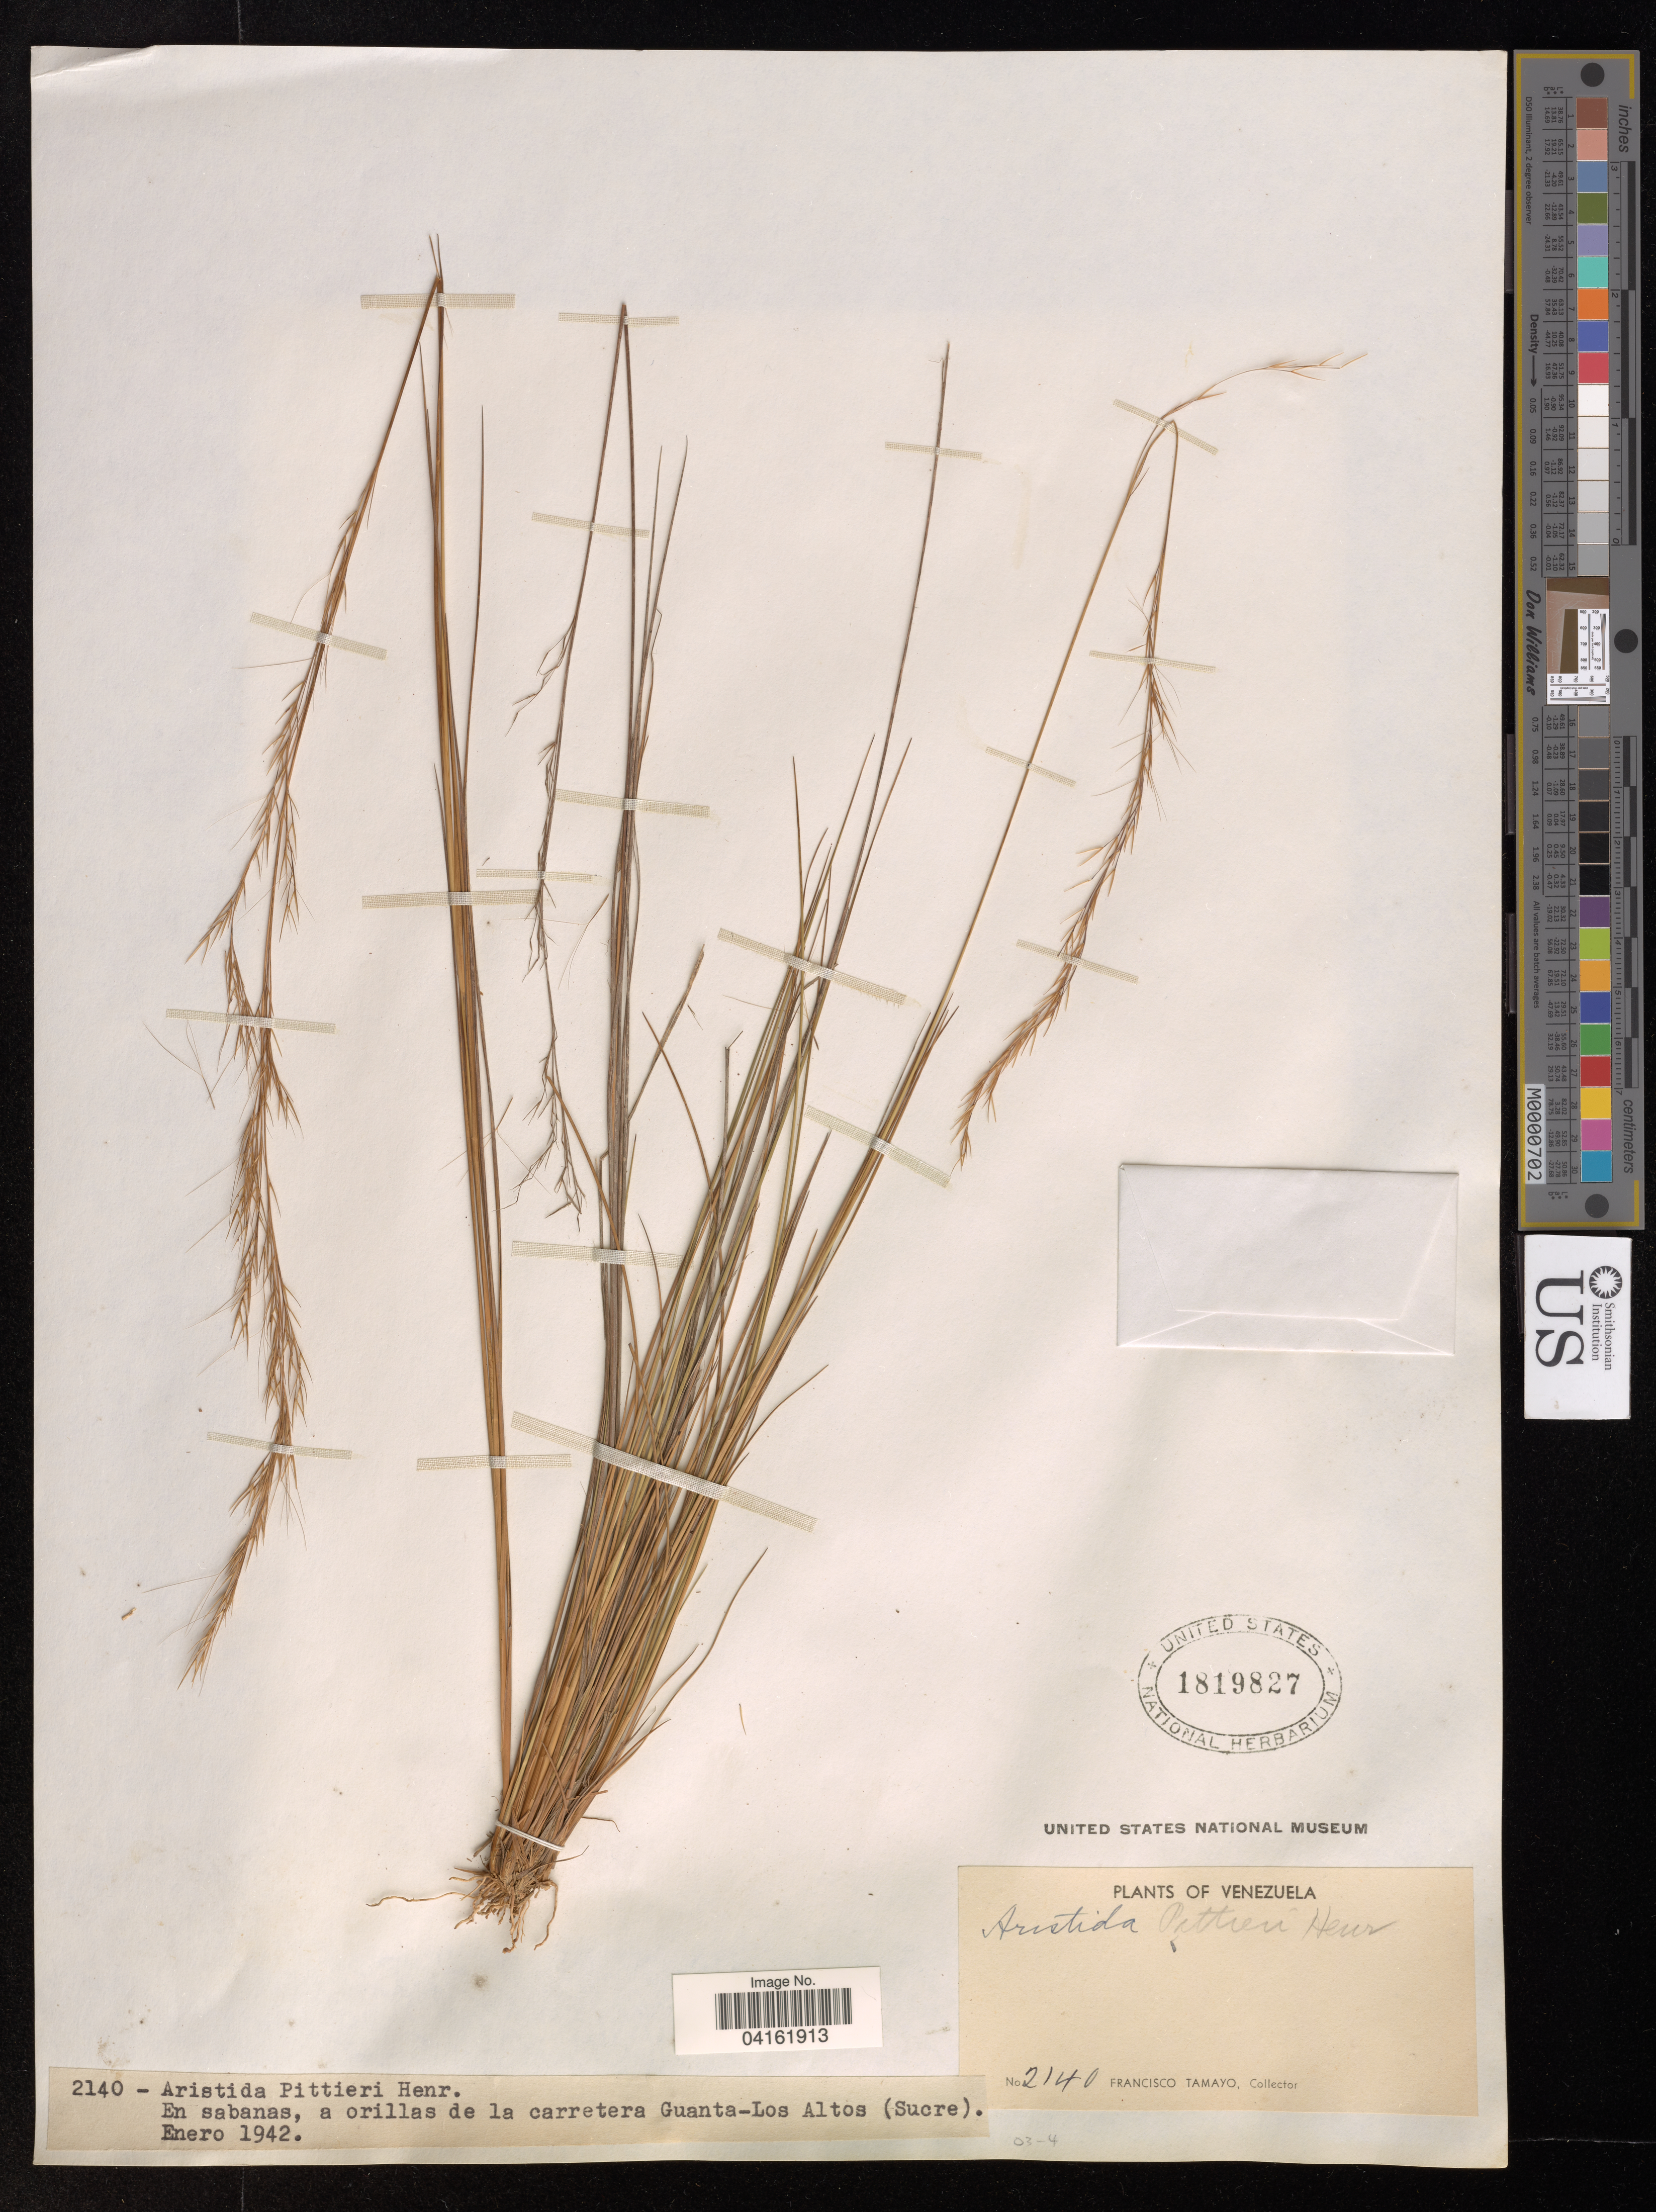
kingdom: Plantae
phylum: Tracheophyta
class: Liliopsida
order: Poales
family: Poaceae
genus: Aristida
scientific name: Aristida pittieri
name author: Henr.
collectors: F. Tamayo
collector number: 2140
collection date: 1942-01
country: Venezuela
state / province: Sucre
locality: En sabanas, a orillas de la carretera Guanta-Los Altos.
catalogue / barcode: US 1819827